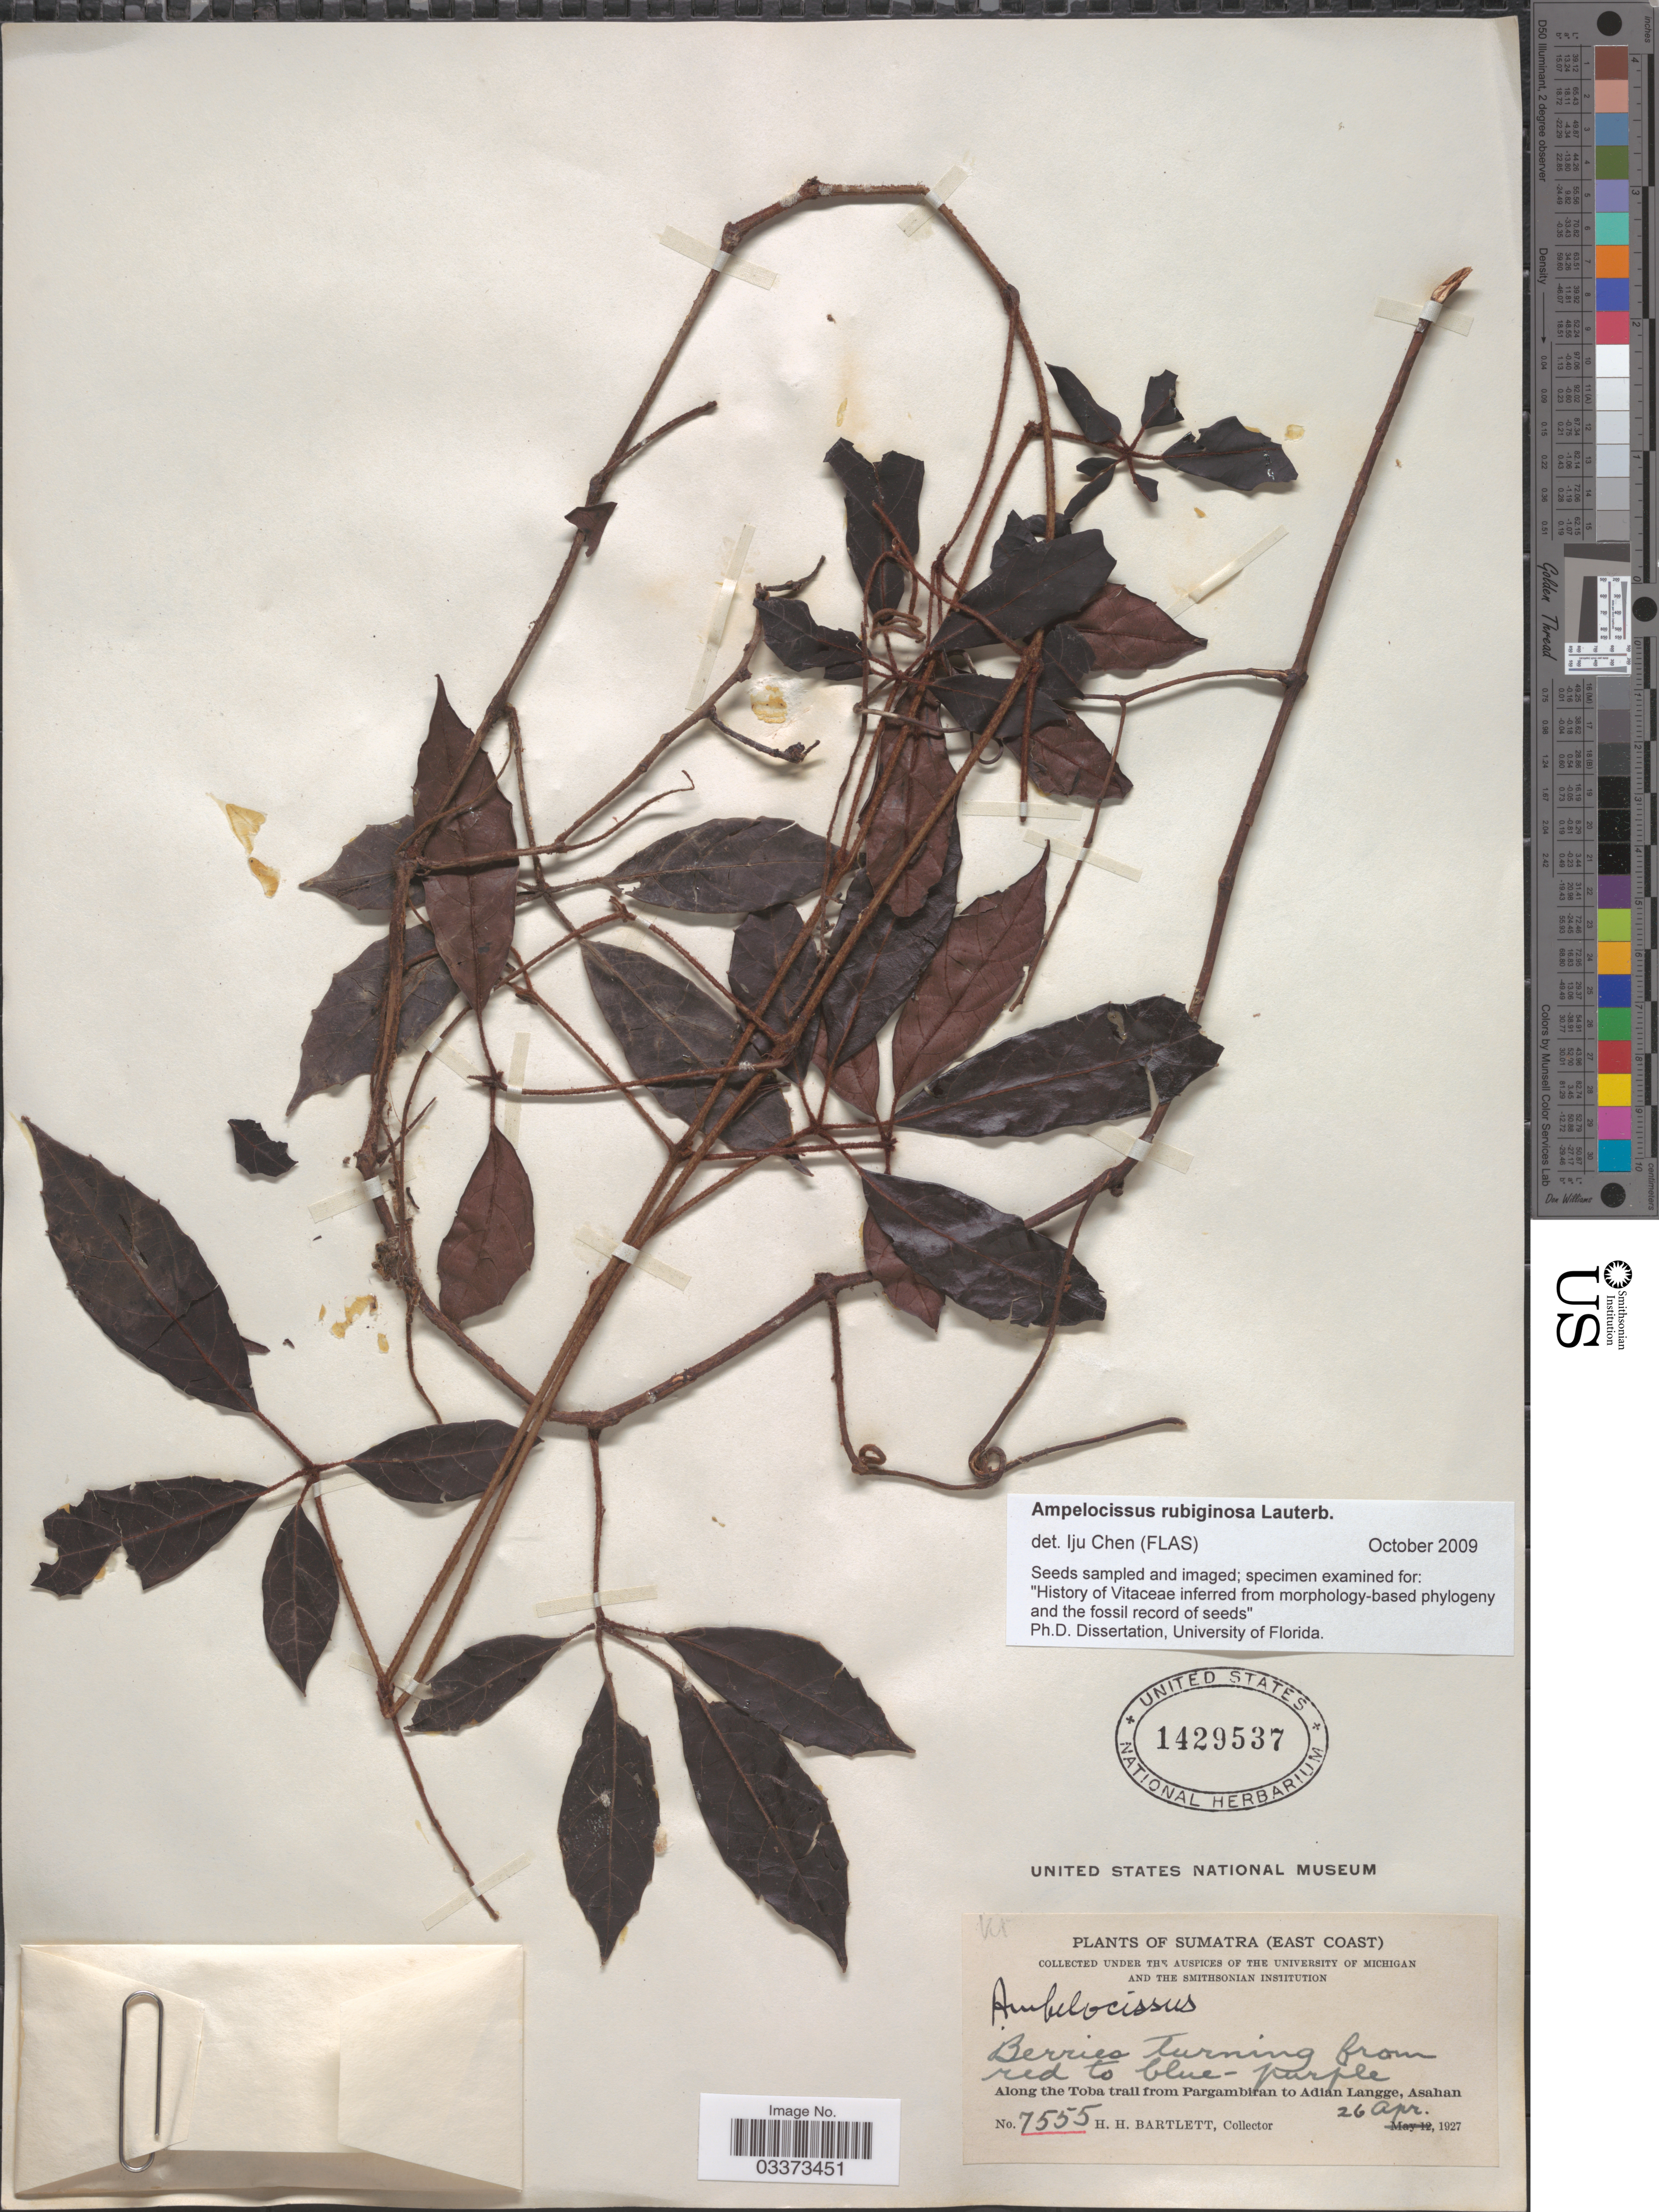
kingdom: Plantae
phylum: Tracheophyta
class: Magnoliopsida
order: Vitales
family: Vitaceae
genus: Ampelocissus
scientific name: Ampelocissus rubiginosa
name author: Lauterb.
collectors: H. H. Bartlett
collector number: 7555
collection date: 1927-04-26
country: Indonesia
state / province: Sumatra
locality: (East Coast). Along the Toba trail from Pargambiran to Adian Langge, Asahan.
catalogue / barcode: US 1429537